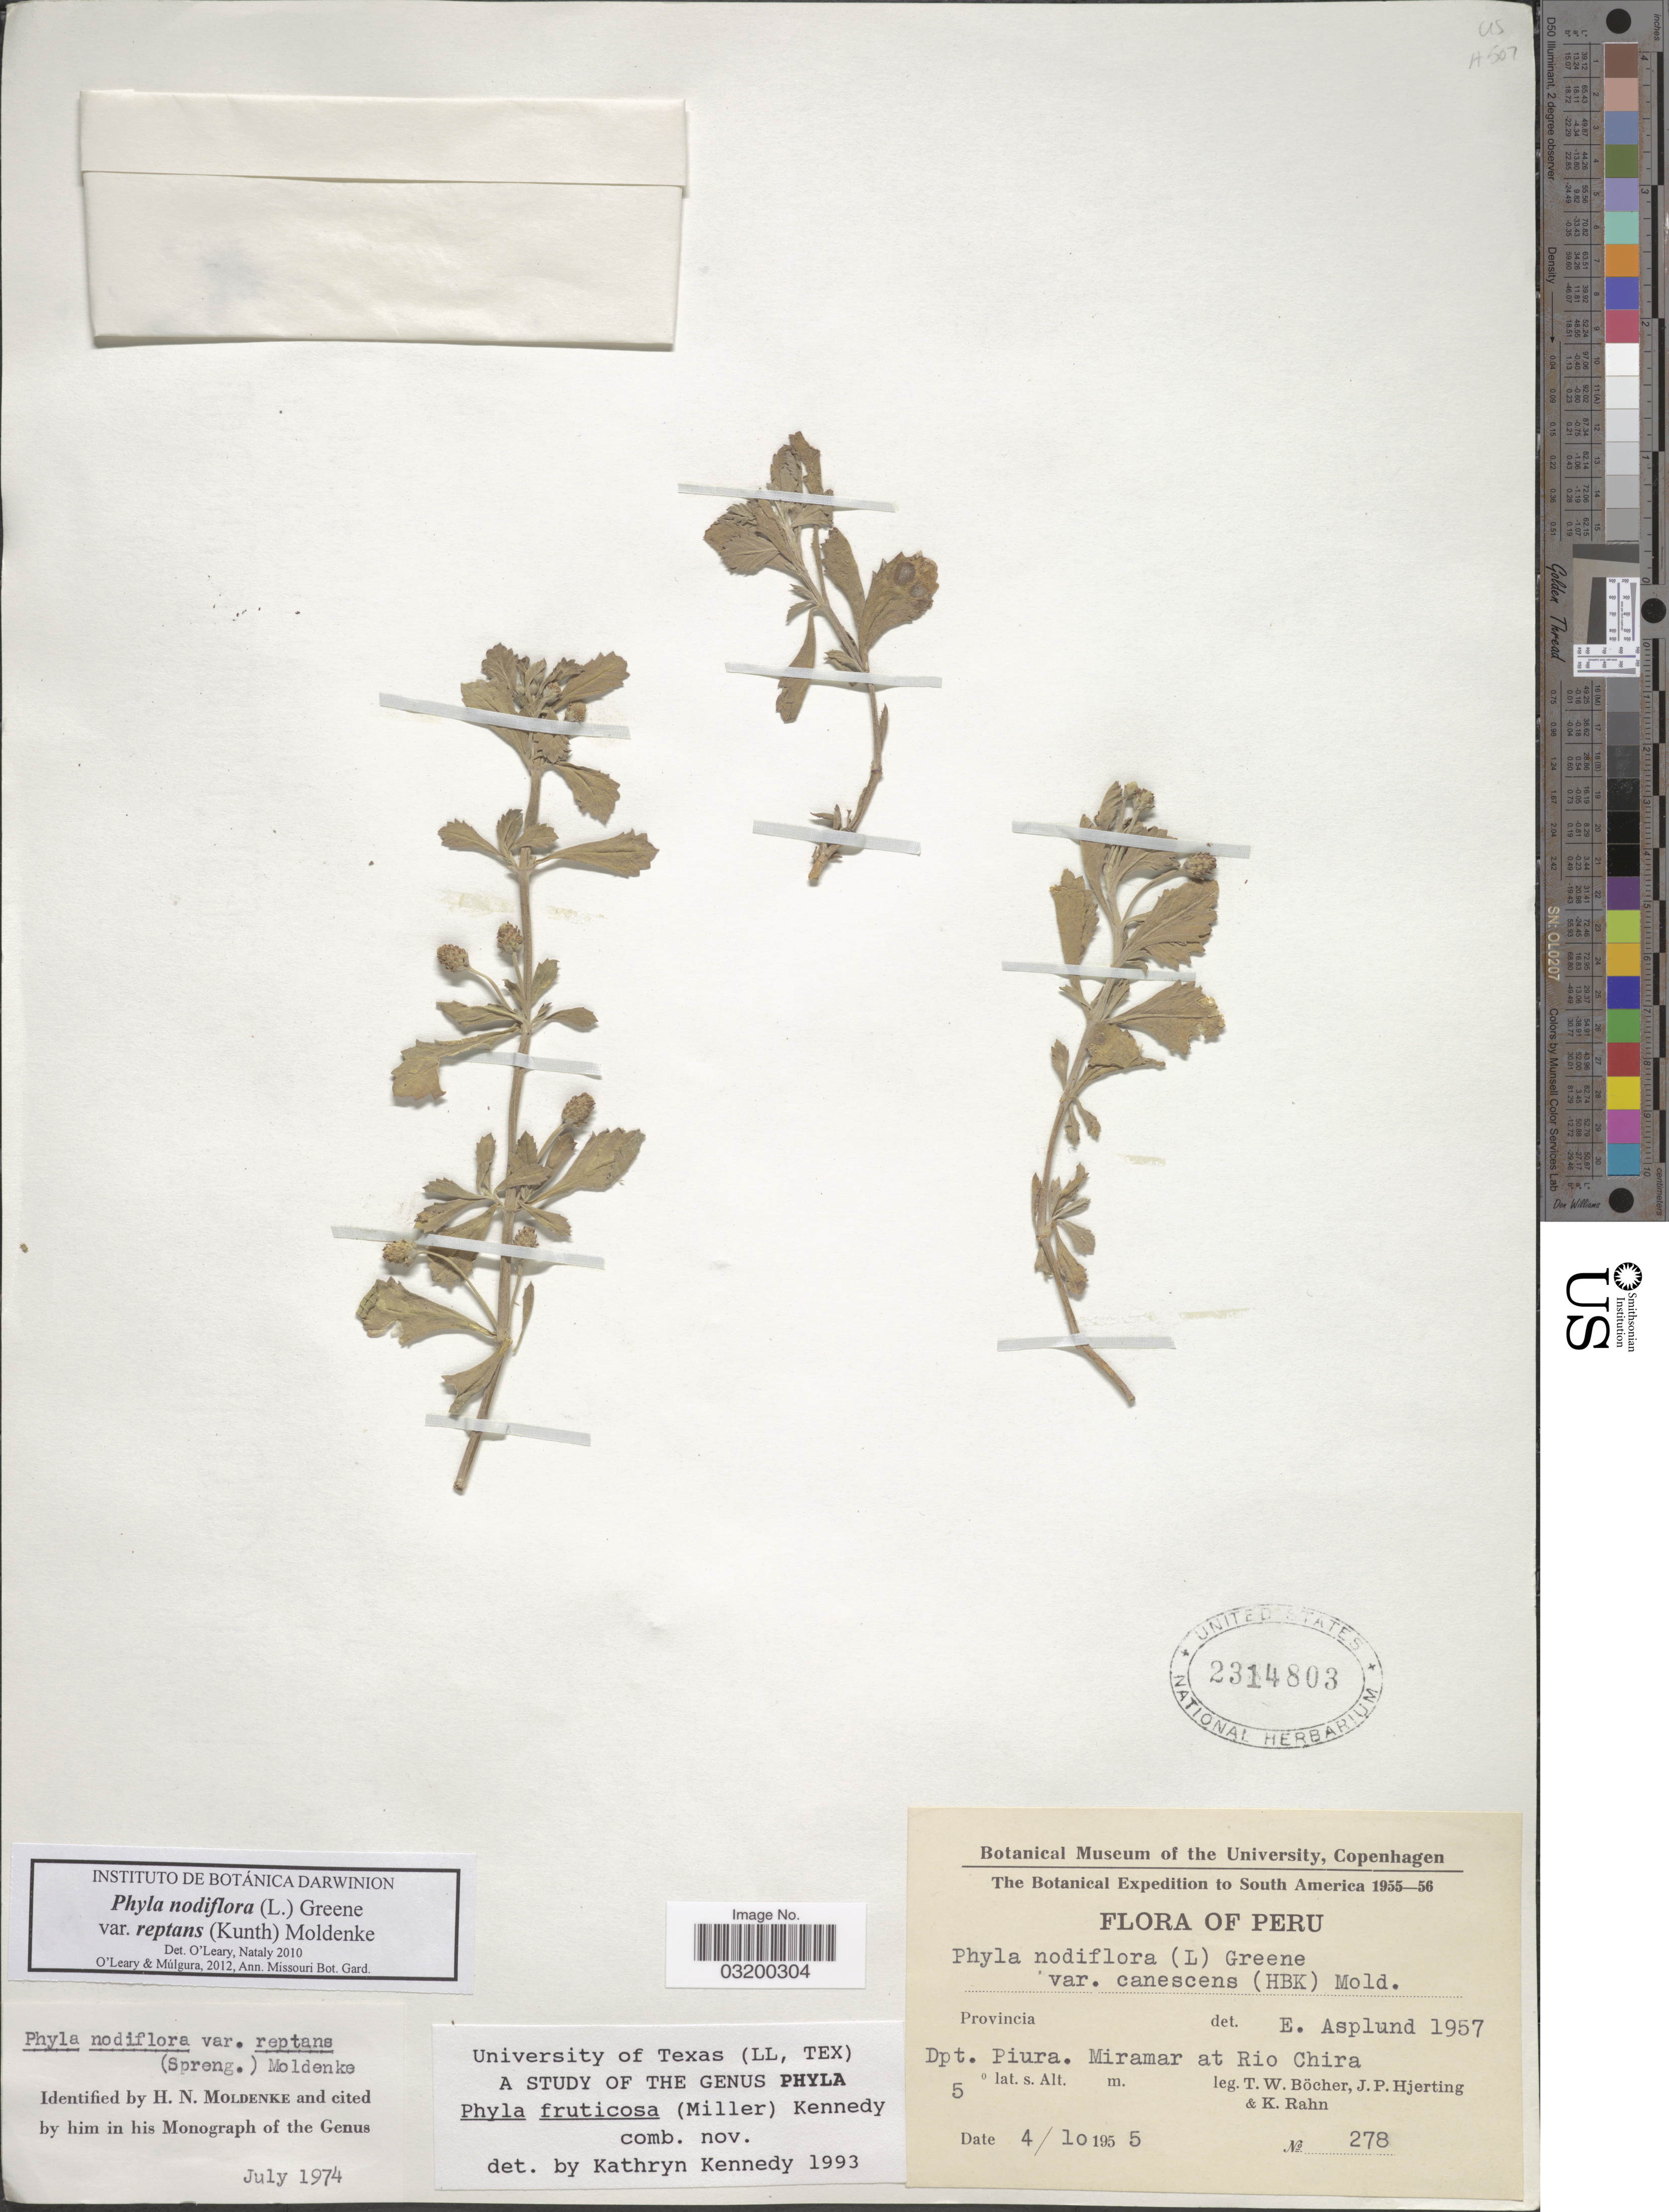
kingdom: Plantae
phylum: Tracheophyta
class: Magnoliopsida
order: Lamiales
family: Verbenaceae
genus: Phyla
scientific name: Phyla nodiflora var. reptans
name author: (Kunth) Moldenke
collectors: T. Böcher, J. P. Hjerting & K. Rahn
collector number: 278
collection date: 1955-10-04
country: Peru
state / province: Piura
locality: Dpt. Piura. Miramar at Rio Chira.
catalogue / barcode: US 2314803